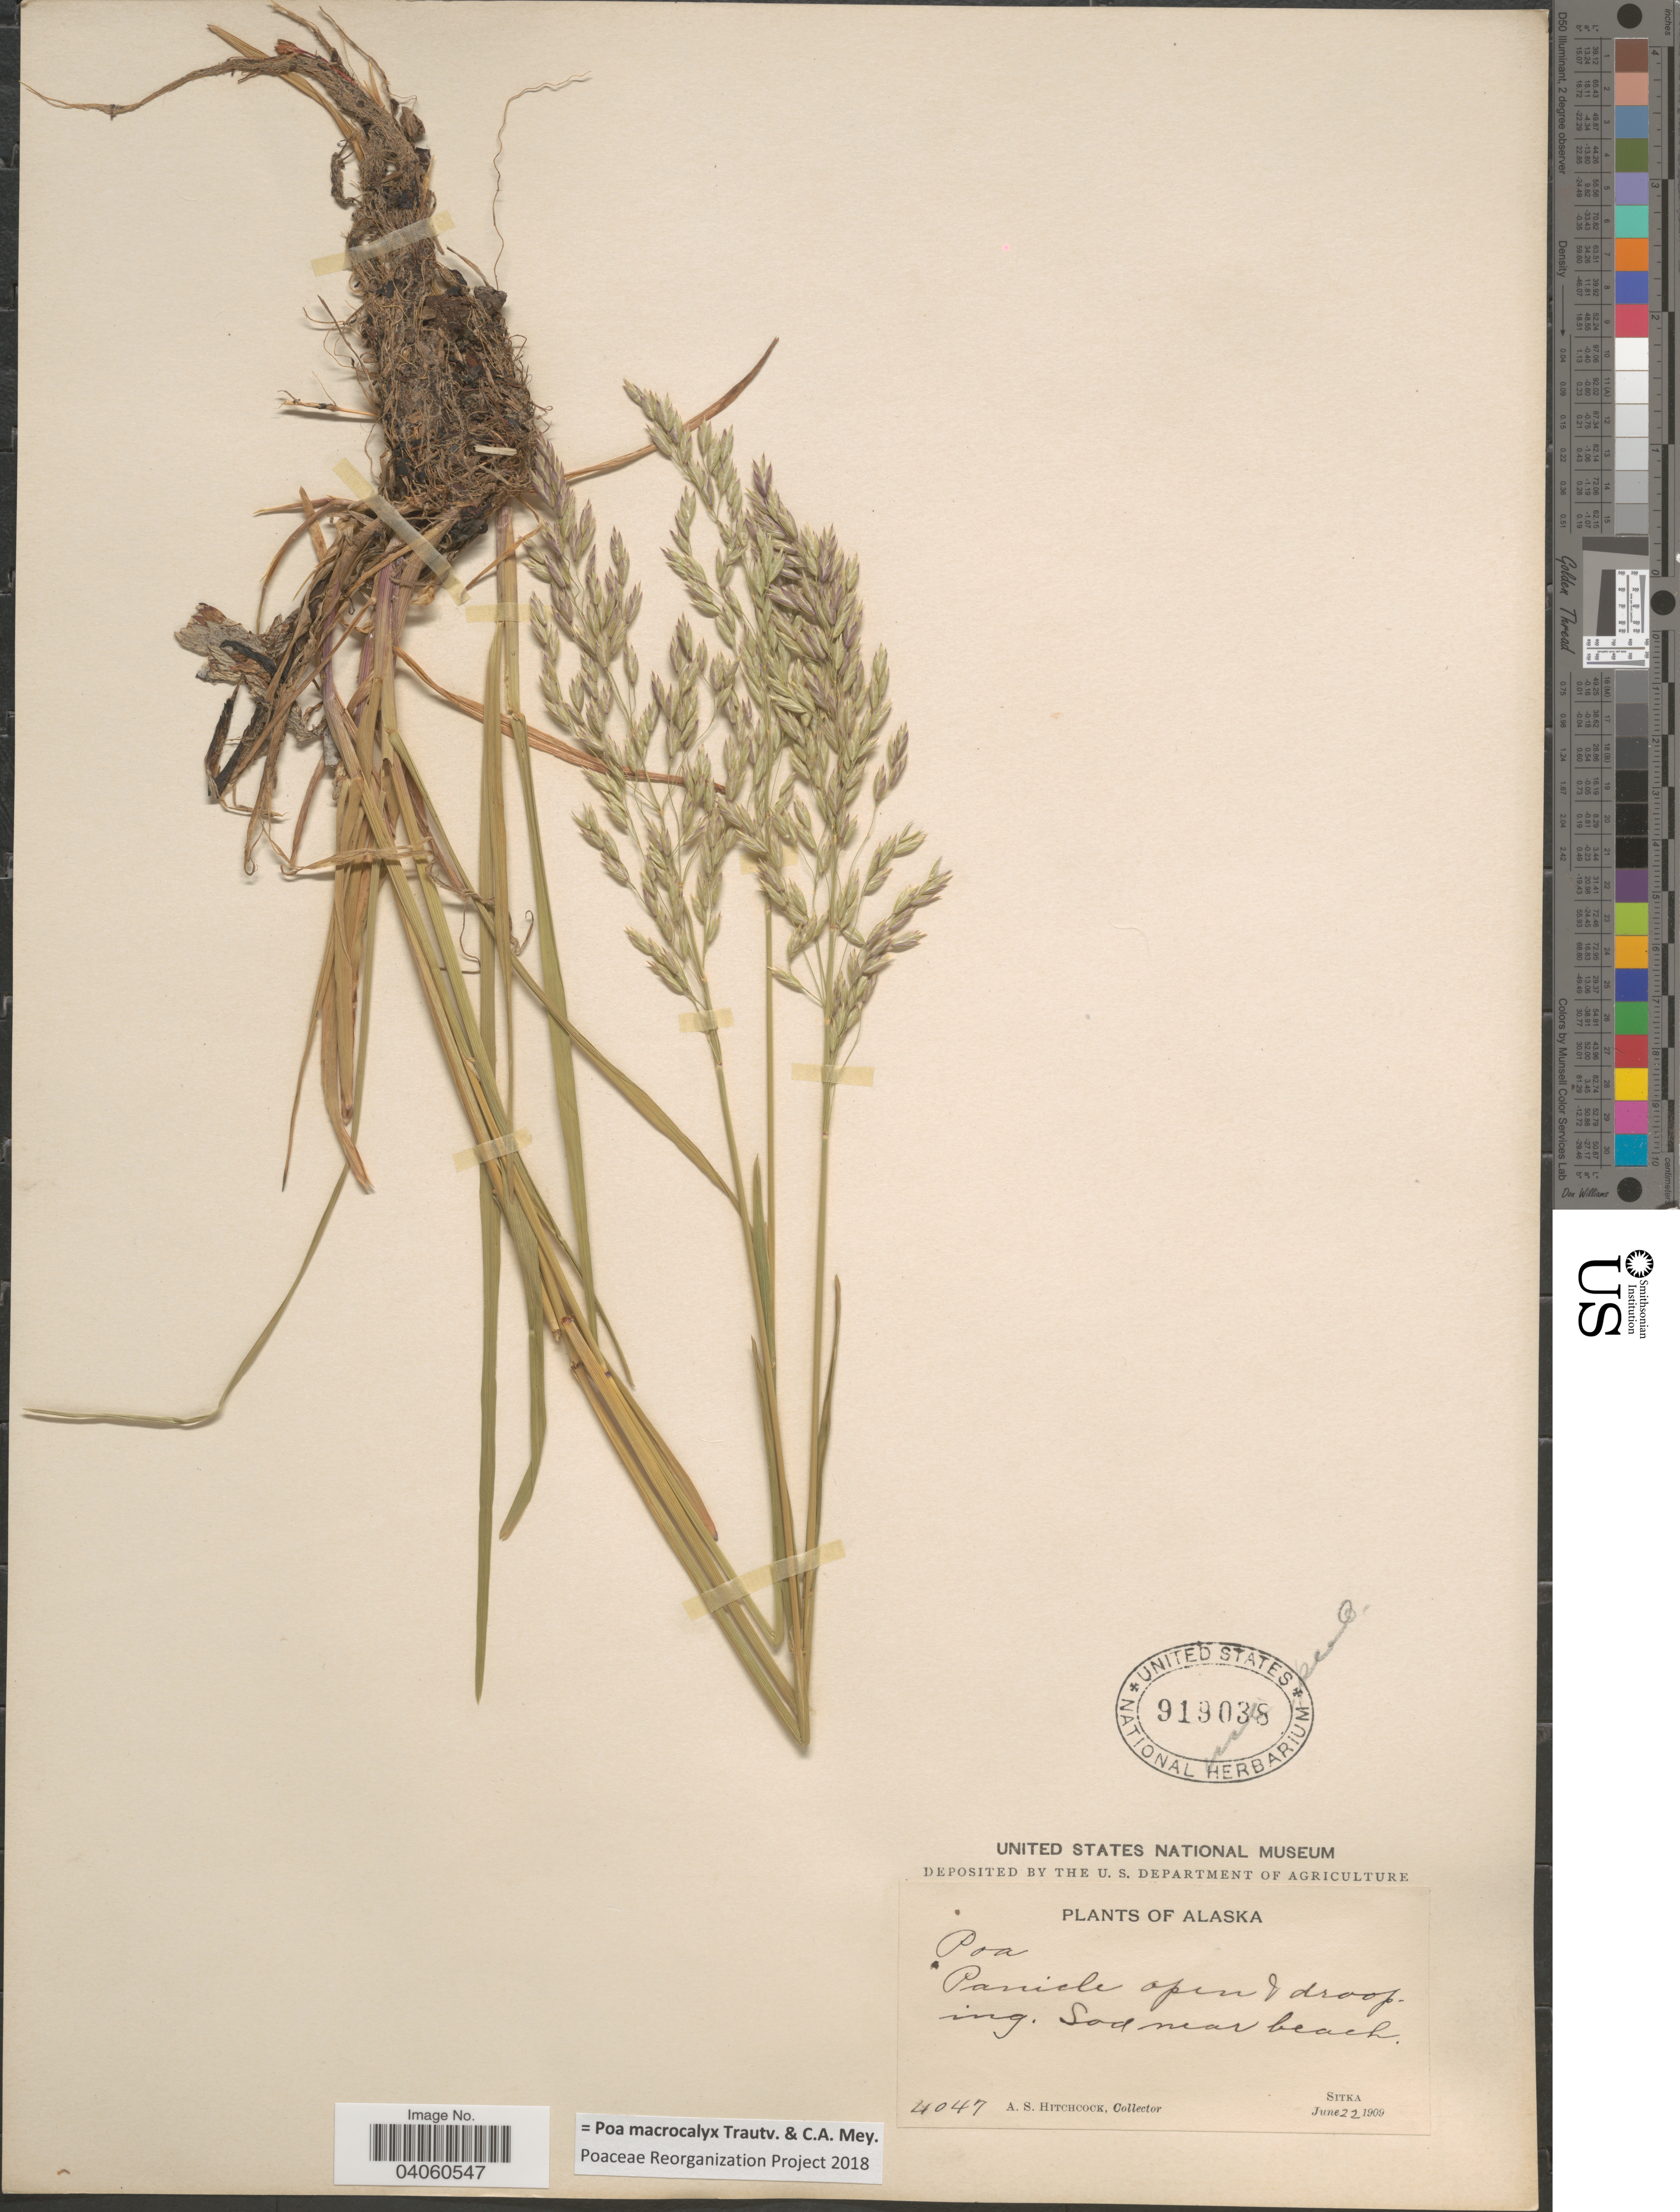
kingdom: Plantae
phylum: Tracheophyta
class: Liliopsida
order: Poales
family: Poaceae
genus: Poa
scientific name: Poa macrocalyx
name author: Trautv. & C.A. Mey.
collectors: A. S. Hitchcock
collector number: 4047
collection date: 1909-06-22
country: United States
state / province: Alaska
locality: Sitka.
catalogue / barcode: US 919038